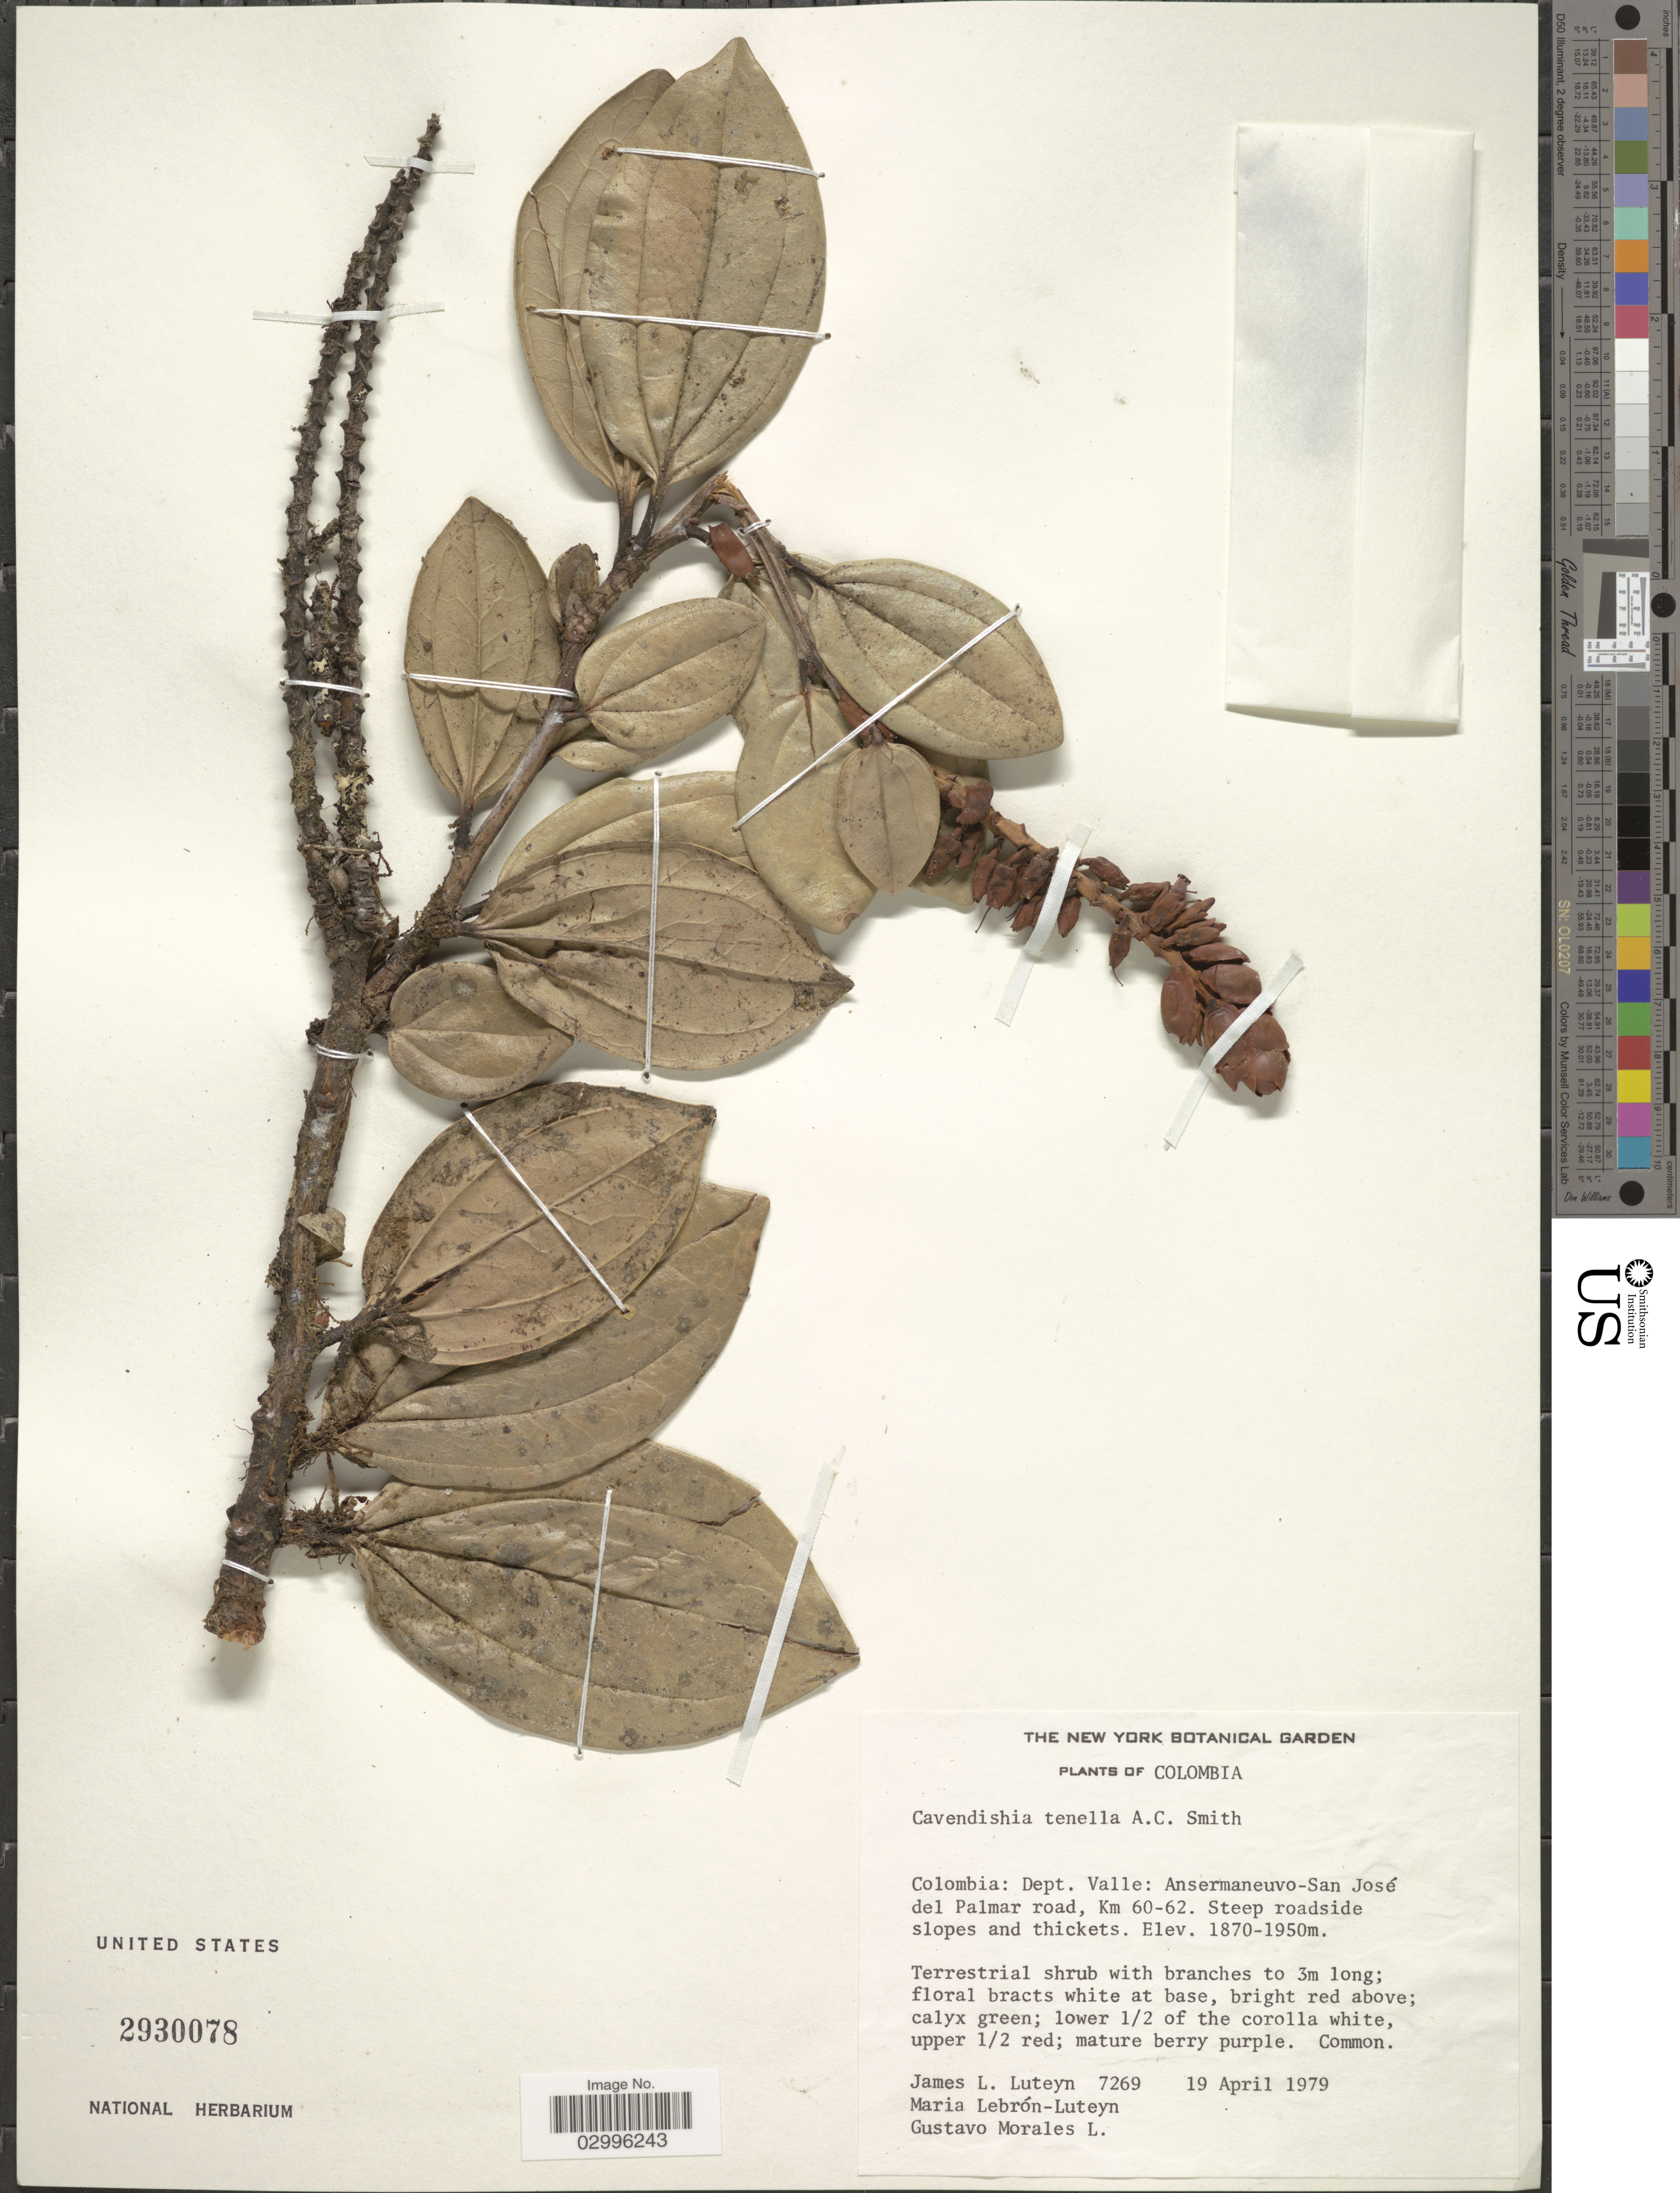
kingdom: Plantae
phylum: Tracheophyta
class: Magnoliopsida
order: Ericales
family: Ericaceae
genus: Cavendishia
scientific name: Cavendishia tenella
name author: A.C. Sm.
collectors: J. L. Luteyn, M. L. Lebrón-Luteyn & G. Morales L.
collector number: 7269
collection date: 1979-04-19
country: Colombia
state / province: Valle del Cauca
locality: Dept. Valle: Ansermaneuvo-San José del Palmar road, Km 60-62.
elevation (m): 1870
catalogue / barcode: US 2930078